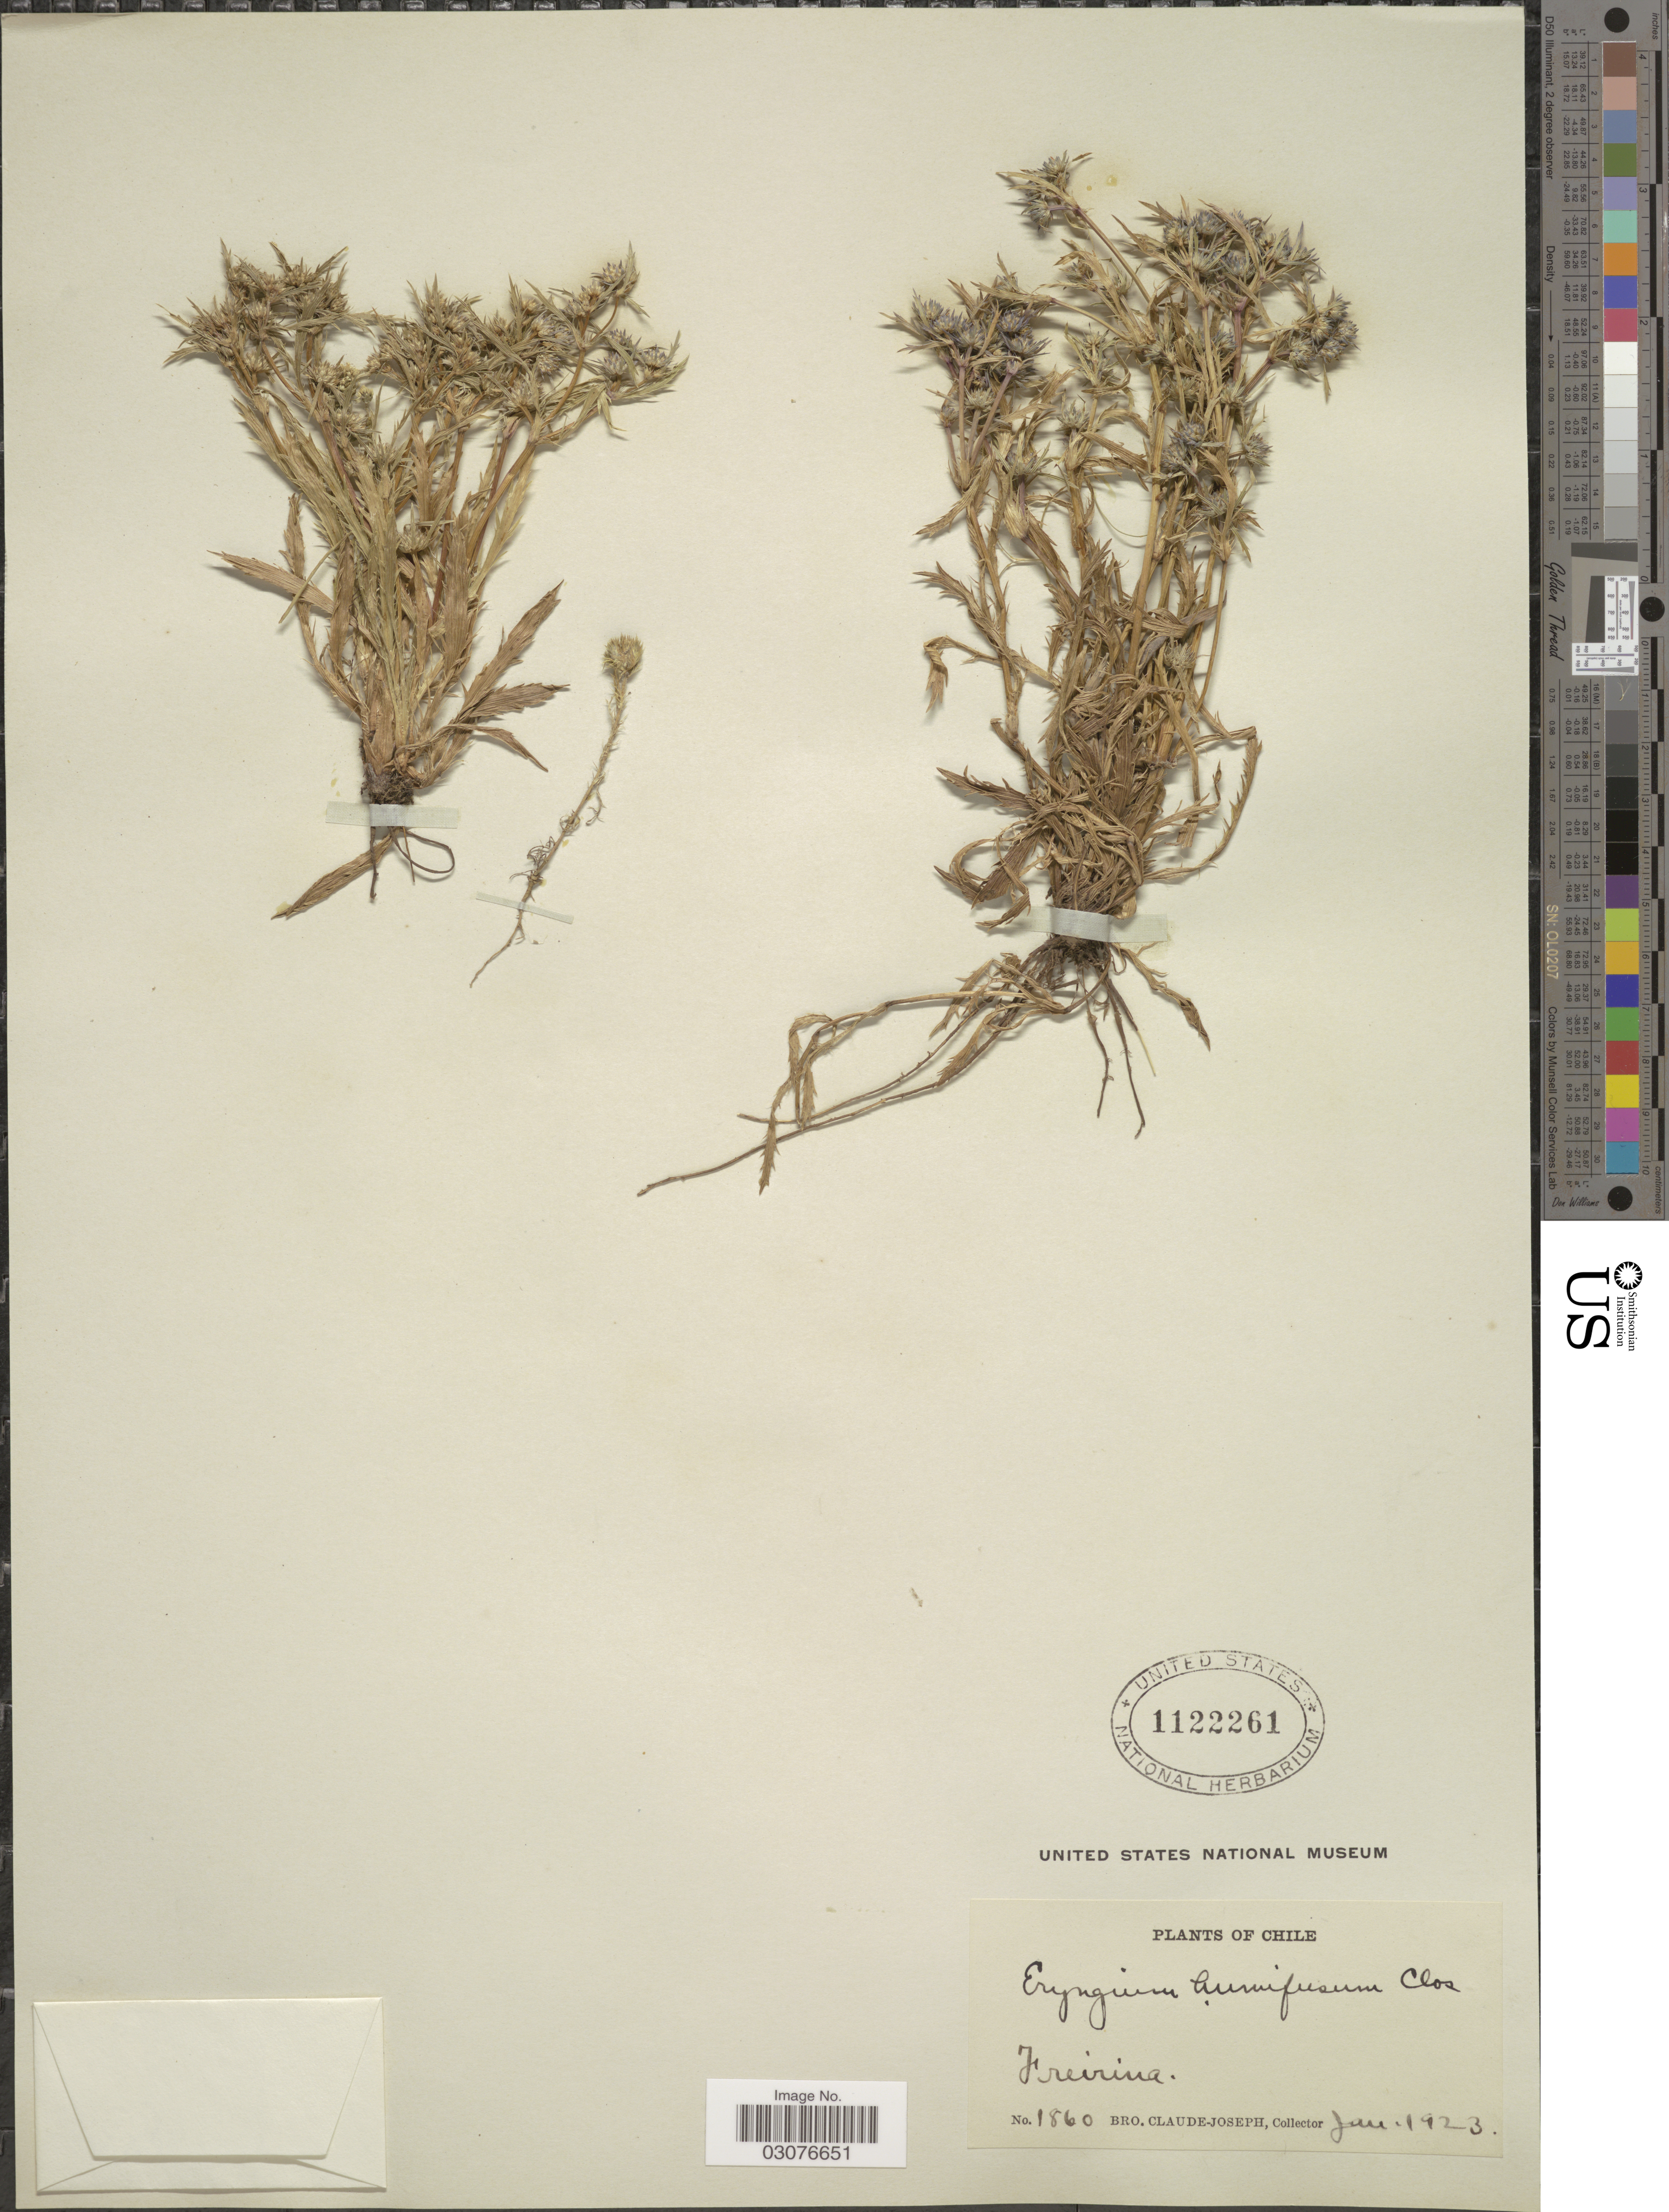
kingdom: Plantae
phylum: Tracheophyta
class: Magnoliopsida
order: Apiales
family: Apiaceae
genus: Eryngium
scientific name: Eryngium humifusum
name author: Clos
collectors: Bro. Claude-Joseph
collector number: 1860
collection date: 1923-01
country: Chile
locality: Freirina.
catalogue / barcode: US 1122261